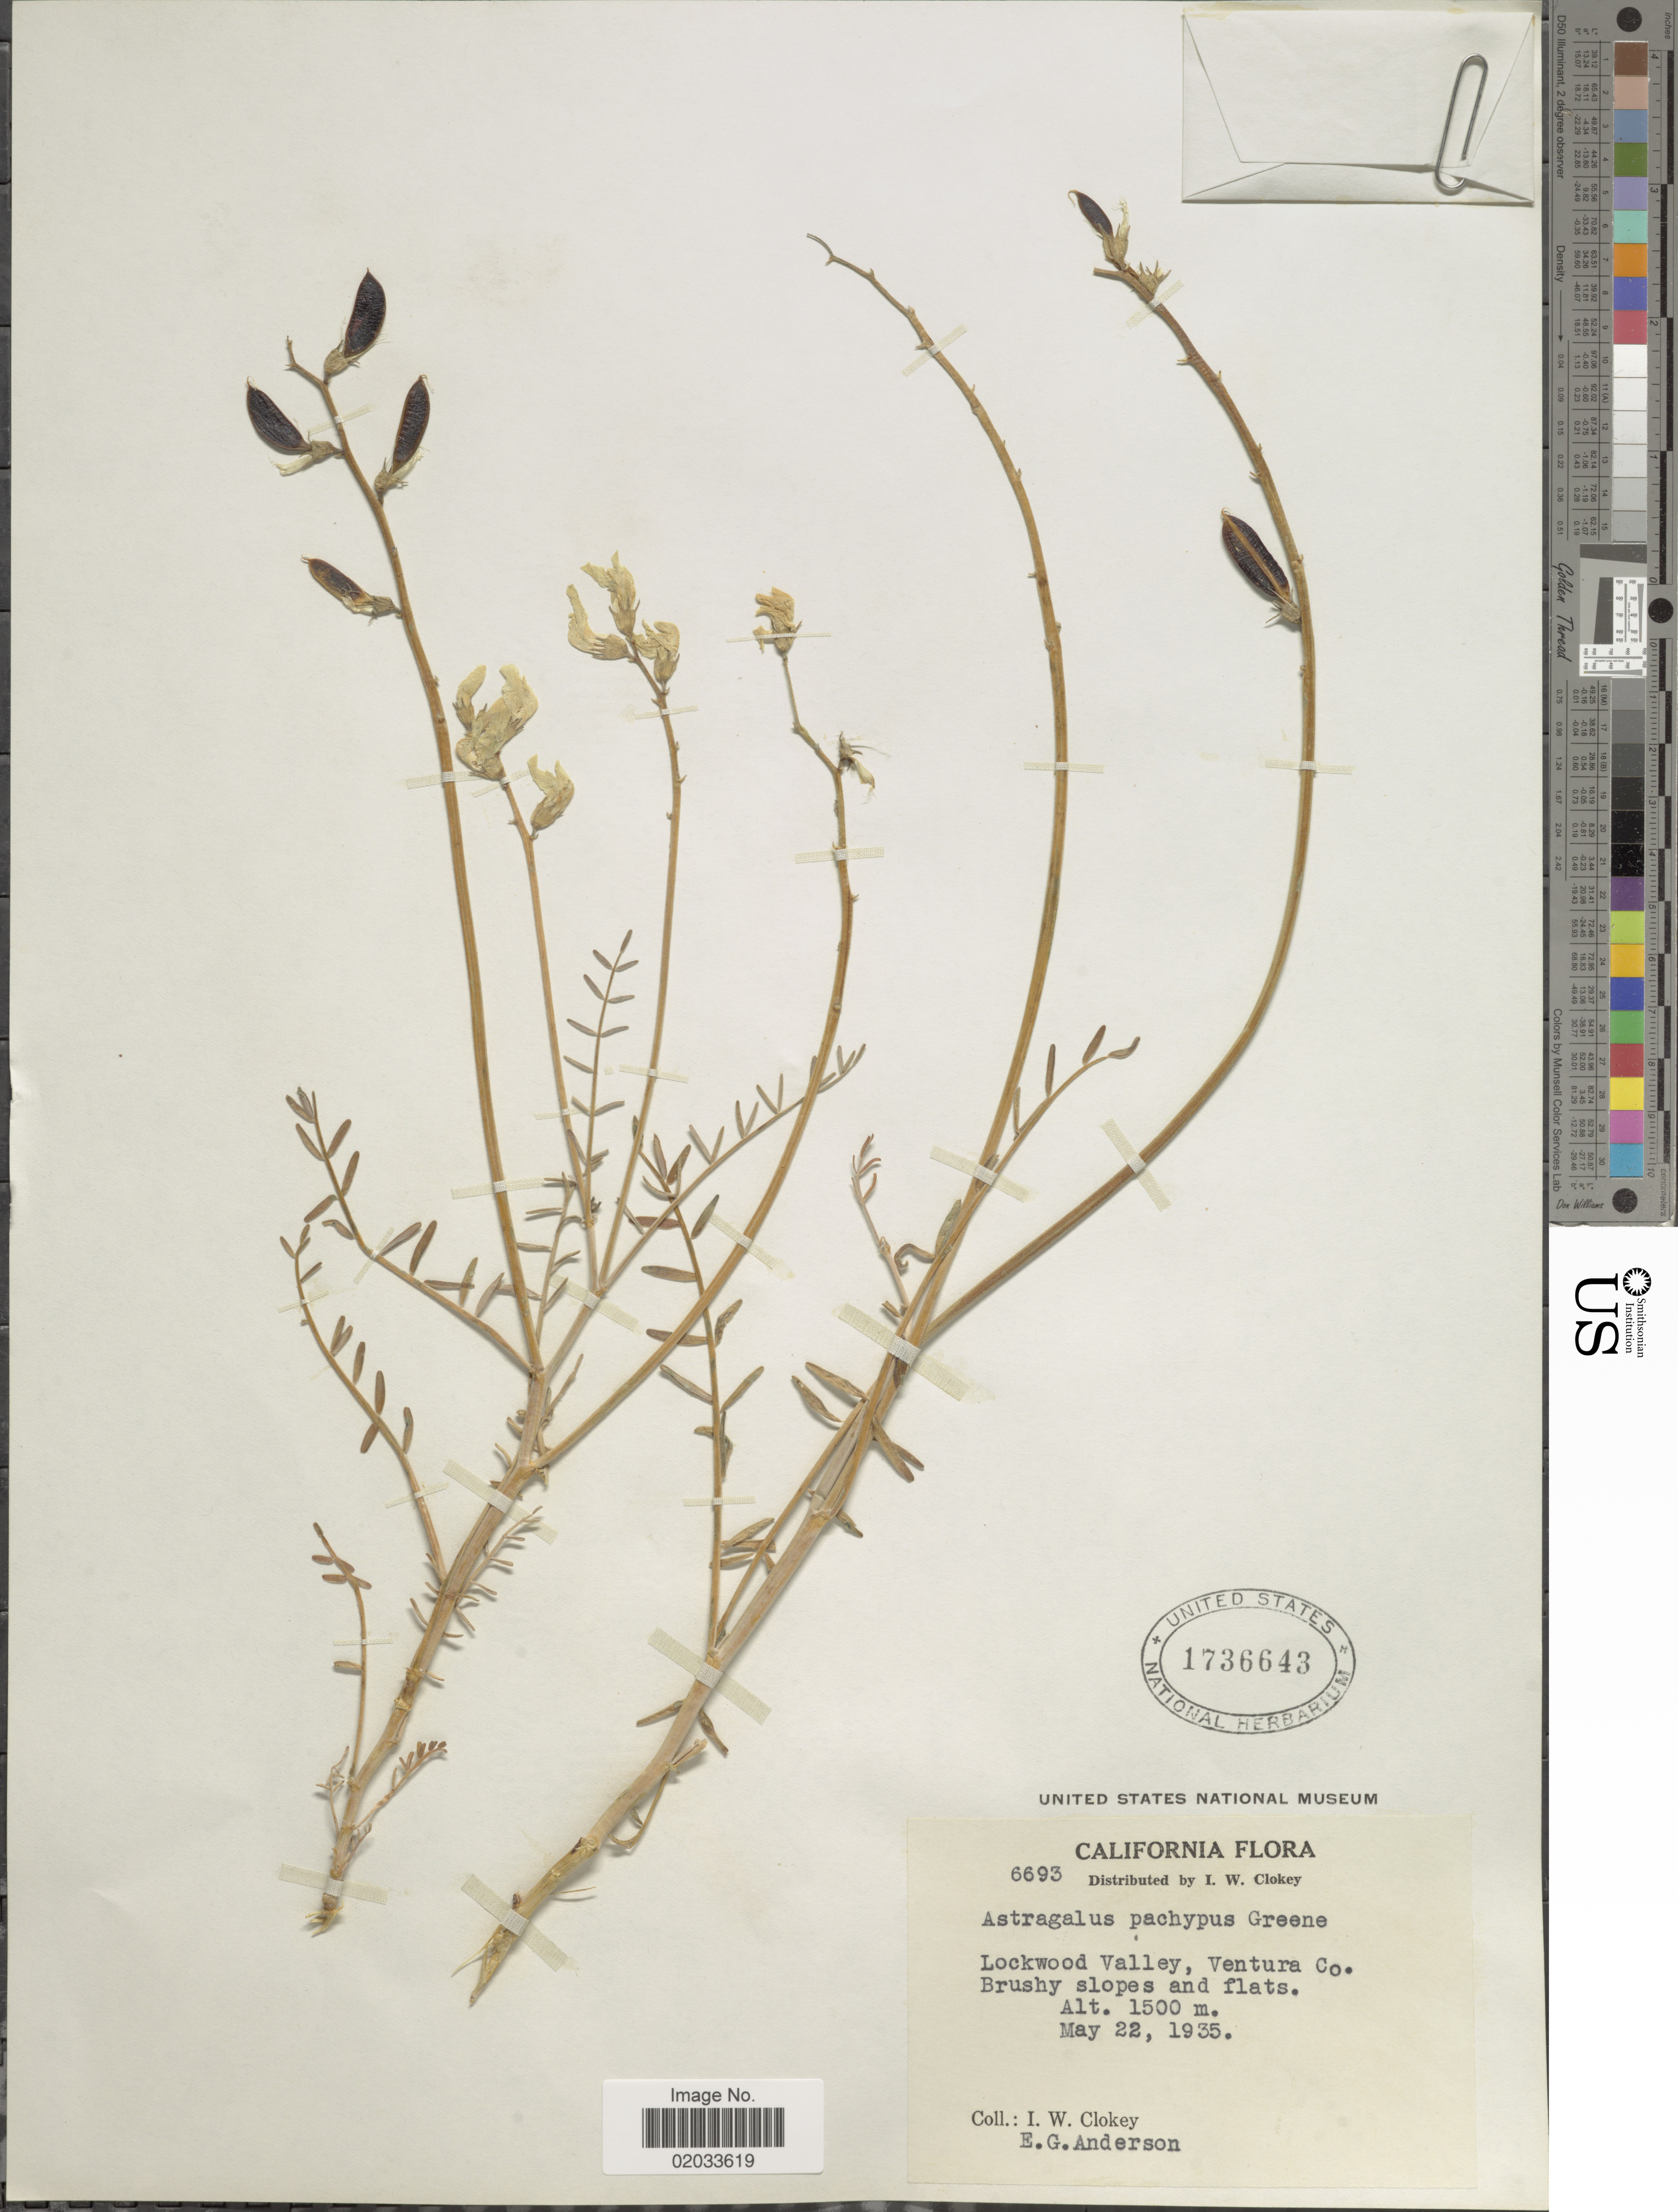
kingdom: Plantae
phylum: Tracheophyta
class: Magnoliopsida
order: Fabales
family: Fabaceae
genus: Astragalus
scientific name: Astragalus pachypus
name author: Greene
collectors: I. W. Clokey & E. G. Anderson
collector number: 693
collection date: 1935-05-22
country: United States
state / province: California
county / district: Ventura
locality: Lockwood Valley, Ventura Co., brushy slopes and flats.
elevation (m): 1500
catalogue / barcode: US 1736643